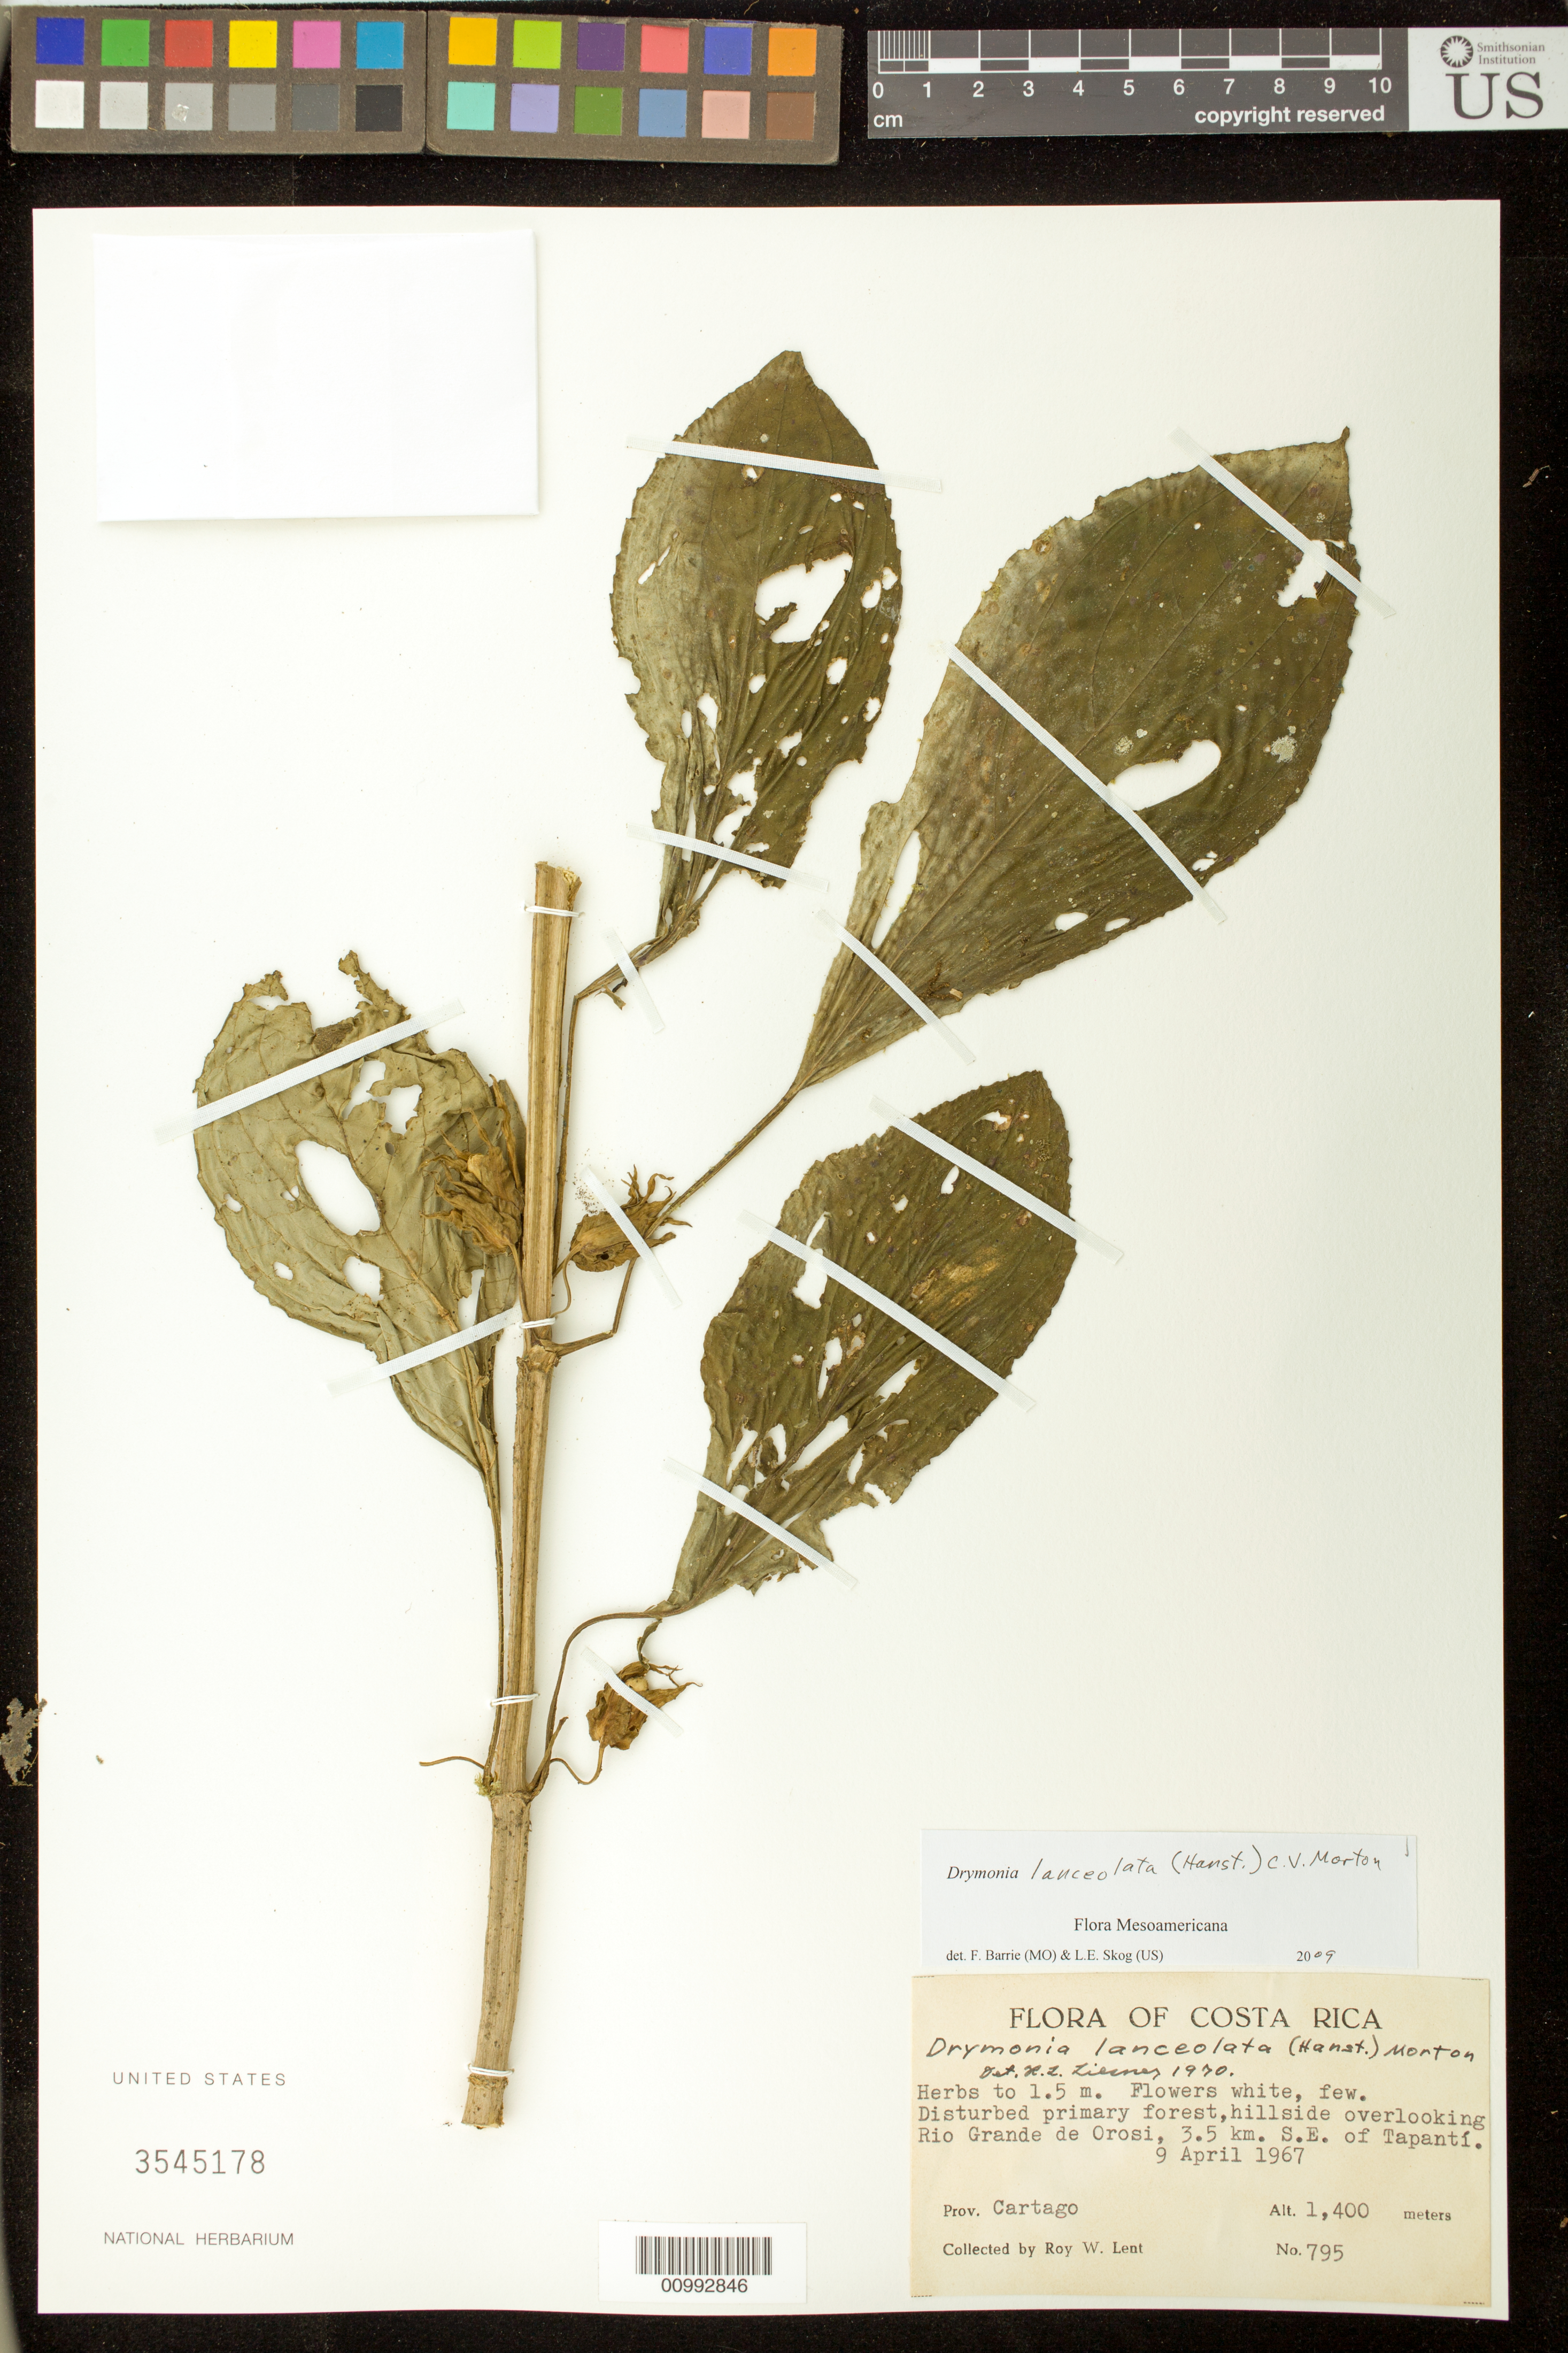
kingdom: Plantae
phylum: Tracheophyta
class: Magnoliopsida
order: Lamiales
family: Gesneriaceae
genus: Drymonia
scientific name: Drymonia lanceolata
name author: (Hanst.) C.V. Morton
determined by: Barrie, F. R.; Skog, Laurence E.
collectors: R. W. Lent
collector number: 795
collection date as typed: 09 Apr 1967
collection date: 1967-04-09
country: Costa Rica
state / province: Cartago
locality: Hillside overlooking Rio Grande de Orosi, 3.5 km SE of Tapantí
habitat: Disturbed primary forest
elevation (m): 1400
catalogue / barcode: US 3545178